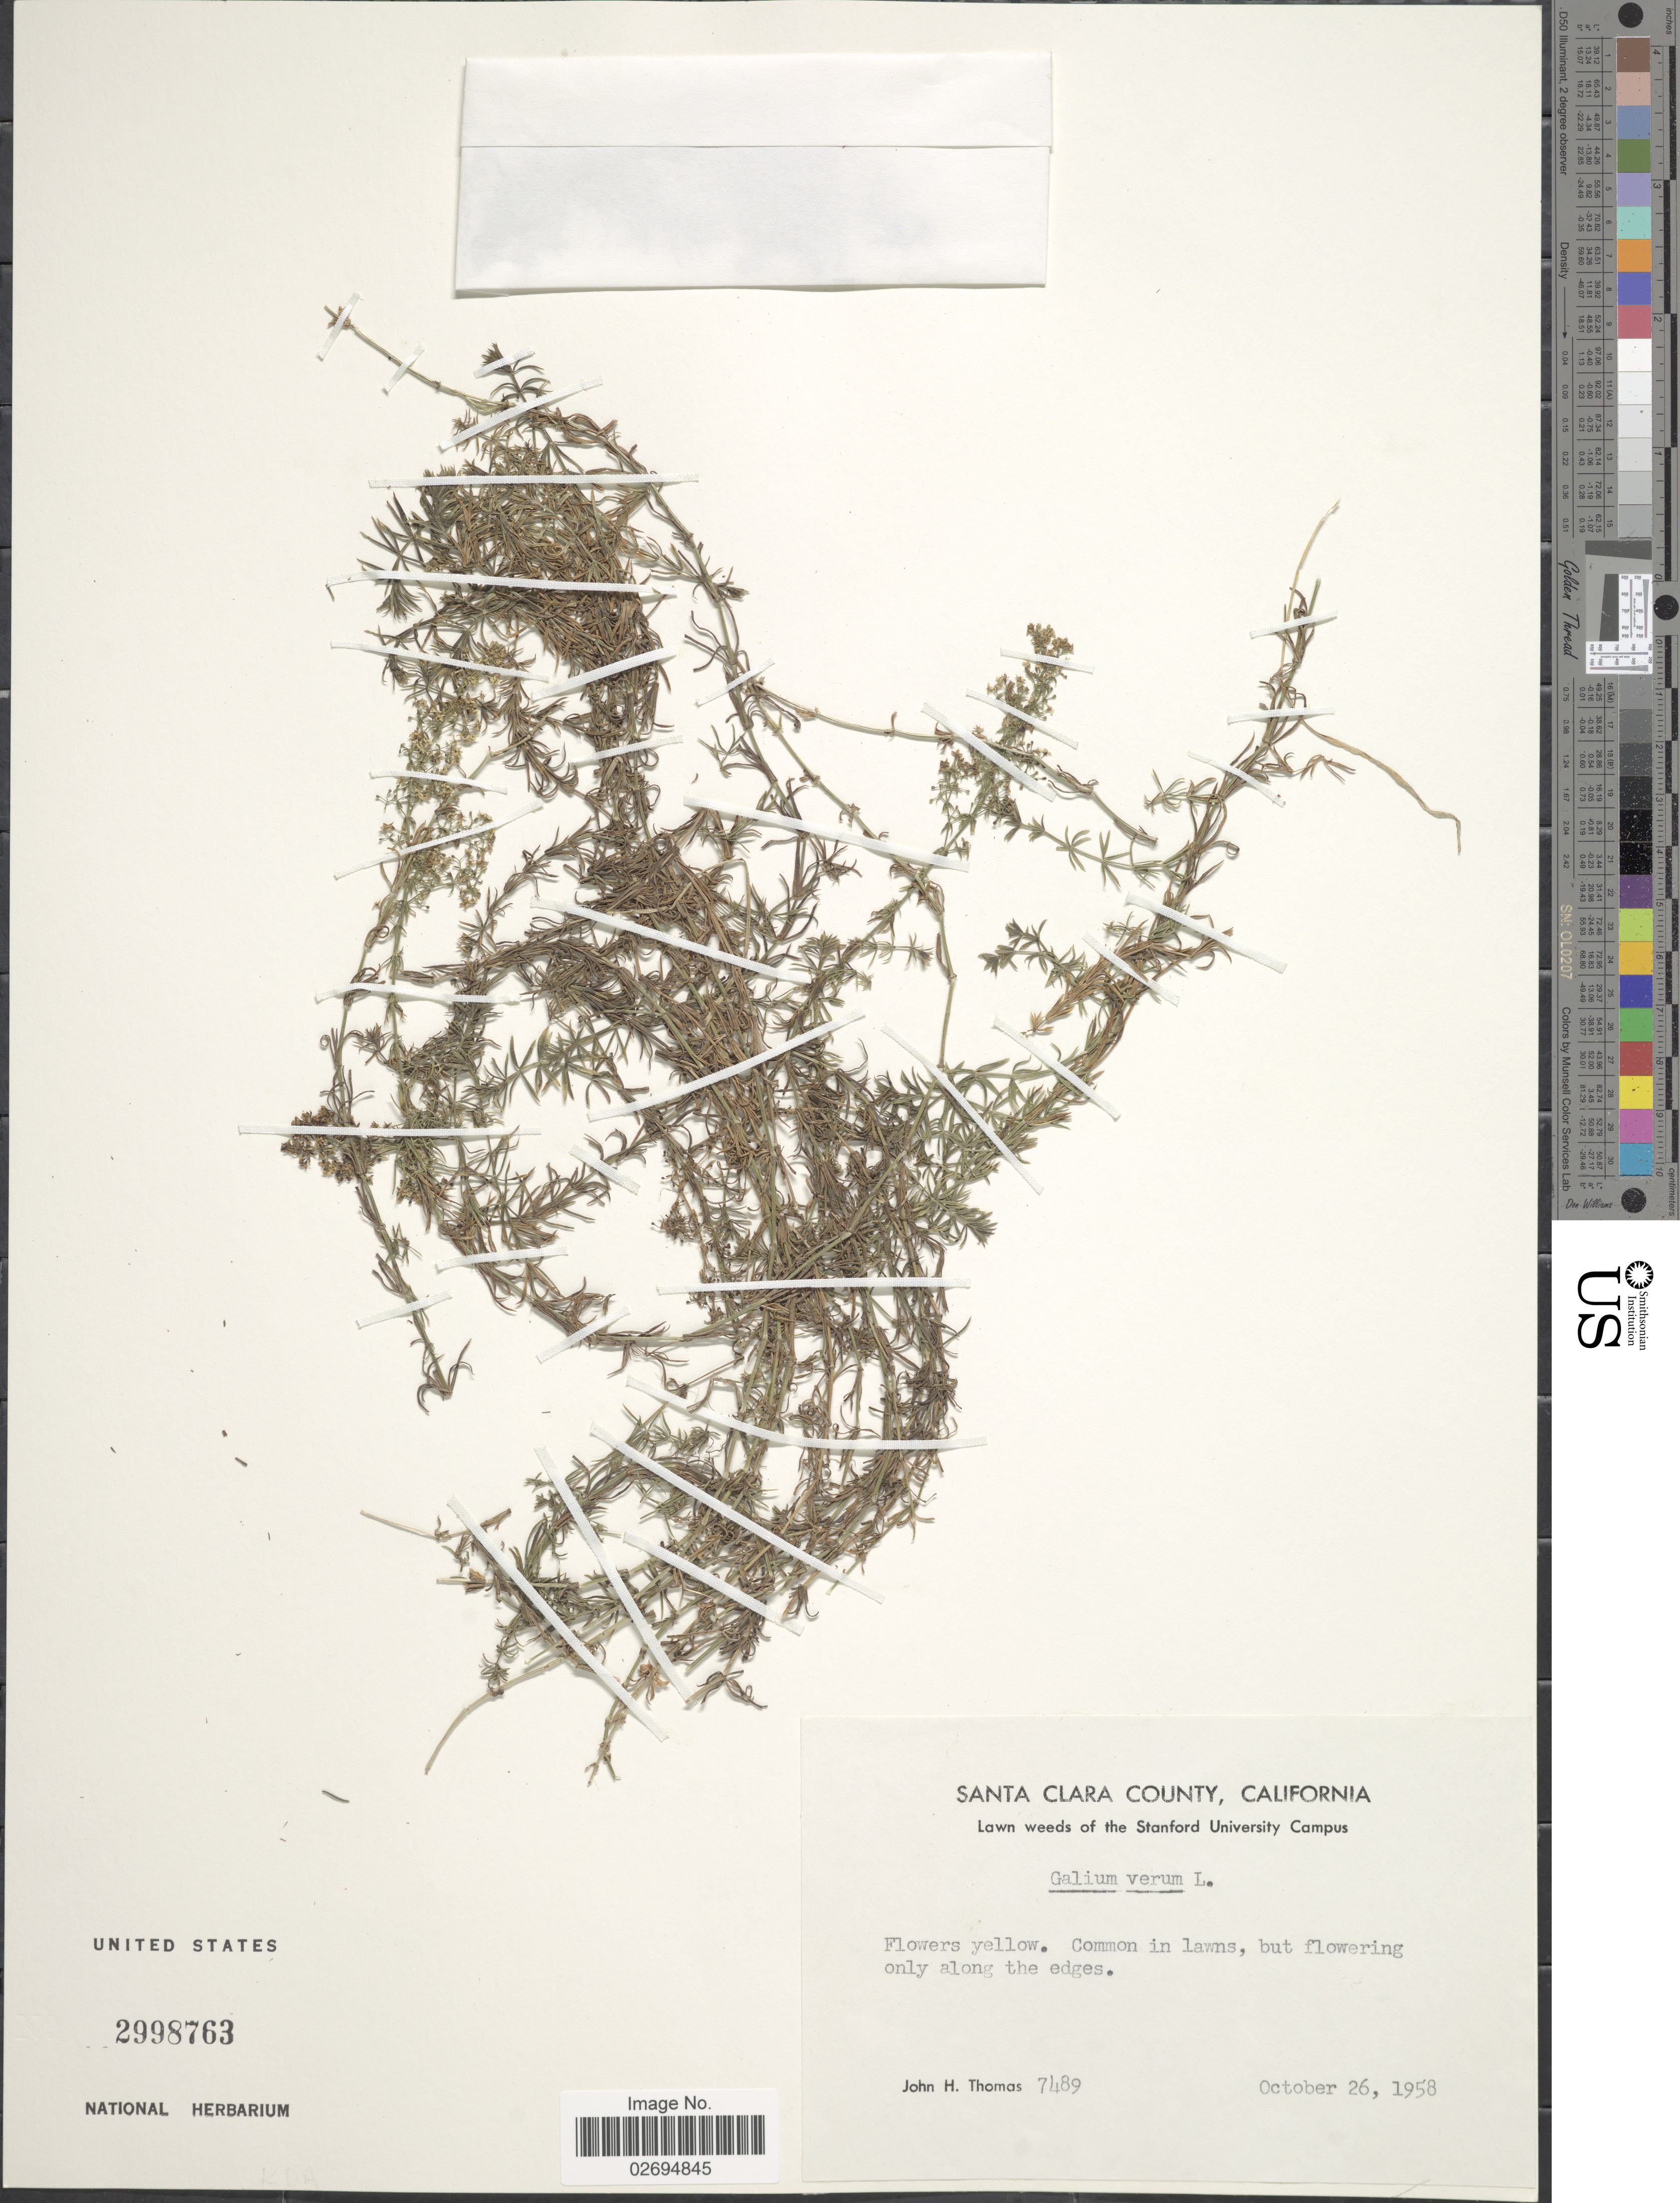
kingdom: Plantae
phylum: Tracheophyta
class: Magnoliopsida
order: Gentianales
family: Rubiaceae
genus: Galium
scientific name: Galium verum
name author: L.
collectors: J. H. Thomas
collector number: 7489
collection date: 1958-10-26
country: United States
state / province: California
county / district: Santa Clara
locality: Santa Clara County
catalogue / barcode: US 2998763